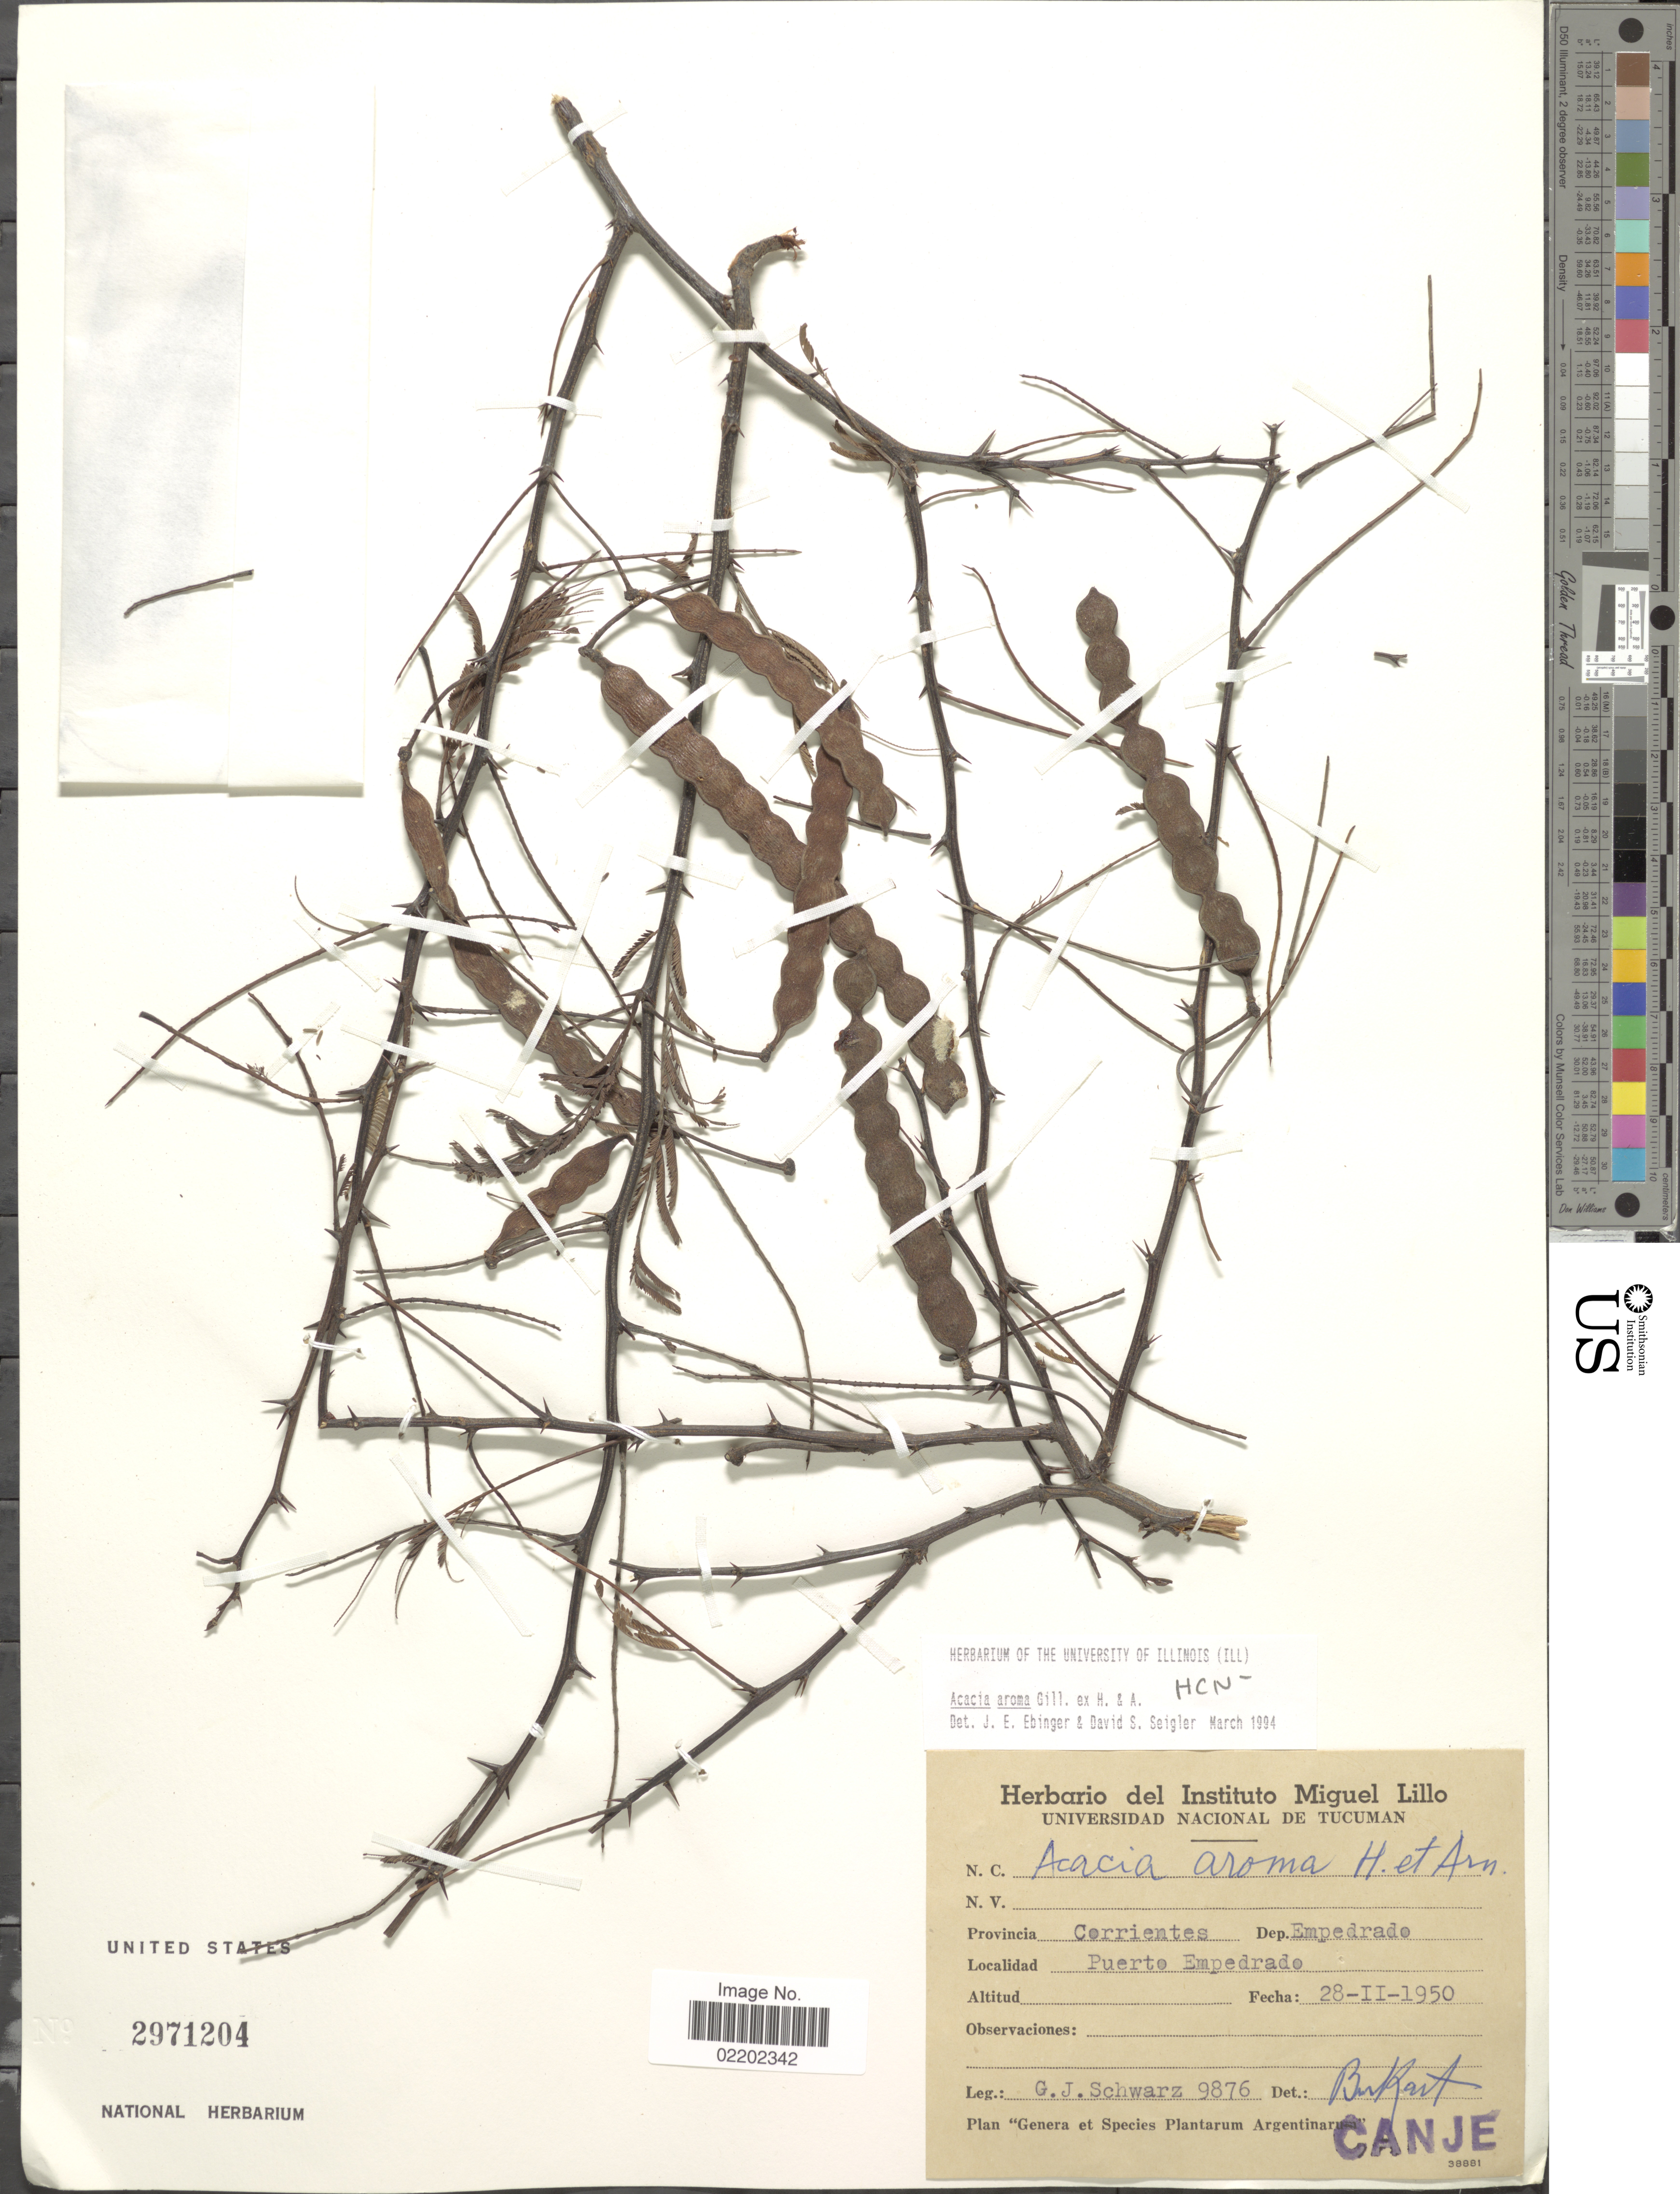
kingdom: Plantae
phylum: Tracheophyta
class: Magnoliopsida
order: Fabales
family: Fabaceae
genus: Vachellia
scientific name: Vachellia aroma var. aroma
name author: (Gillies ex Hook. & Arn.) Seigler & Ebinger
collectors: G. J. Schwarz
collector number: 9876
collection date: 1950-02-28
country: Argentina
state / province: Corrientes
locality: Dep. Empedrade, Puerto Empedrado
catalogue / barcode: US 2971204